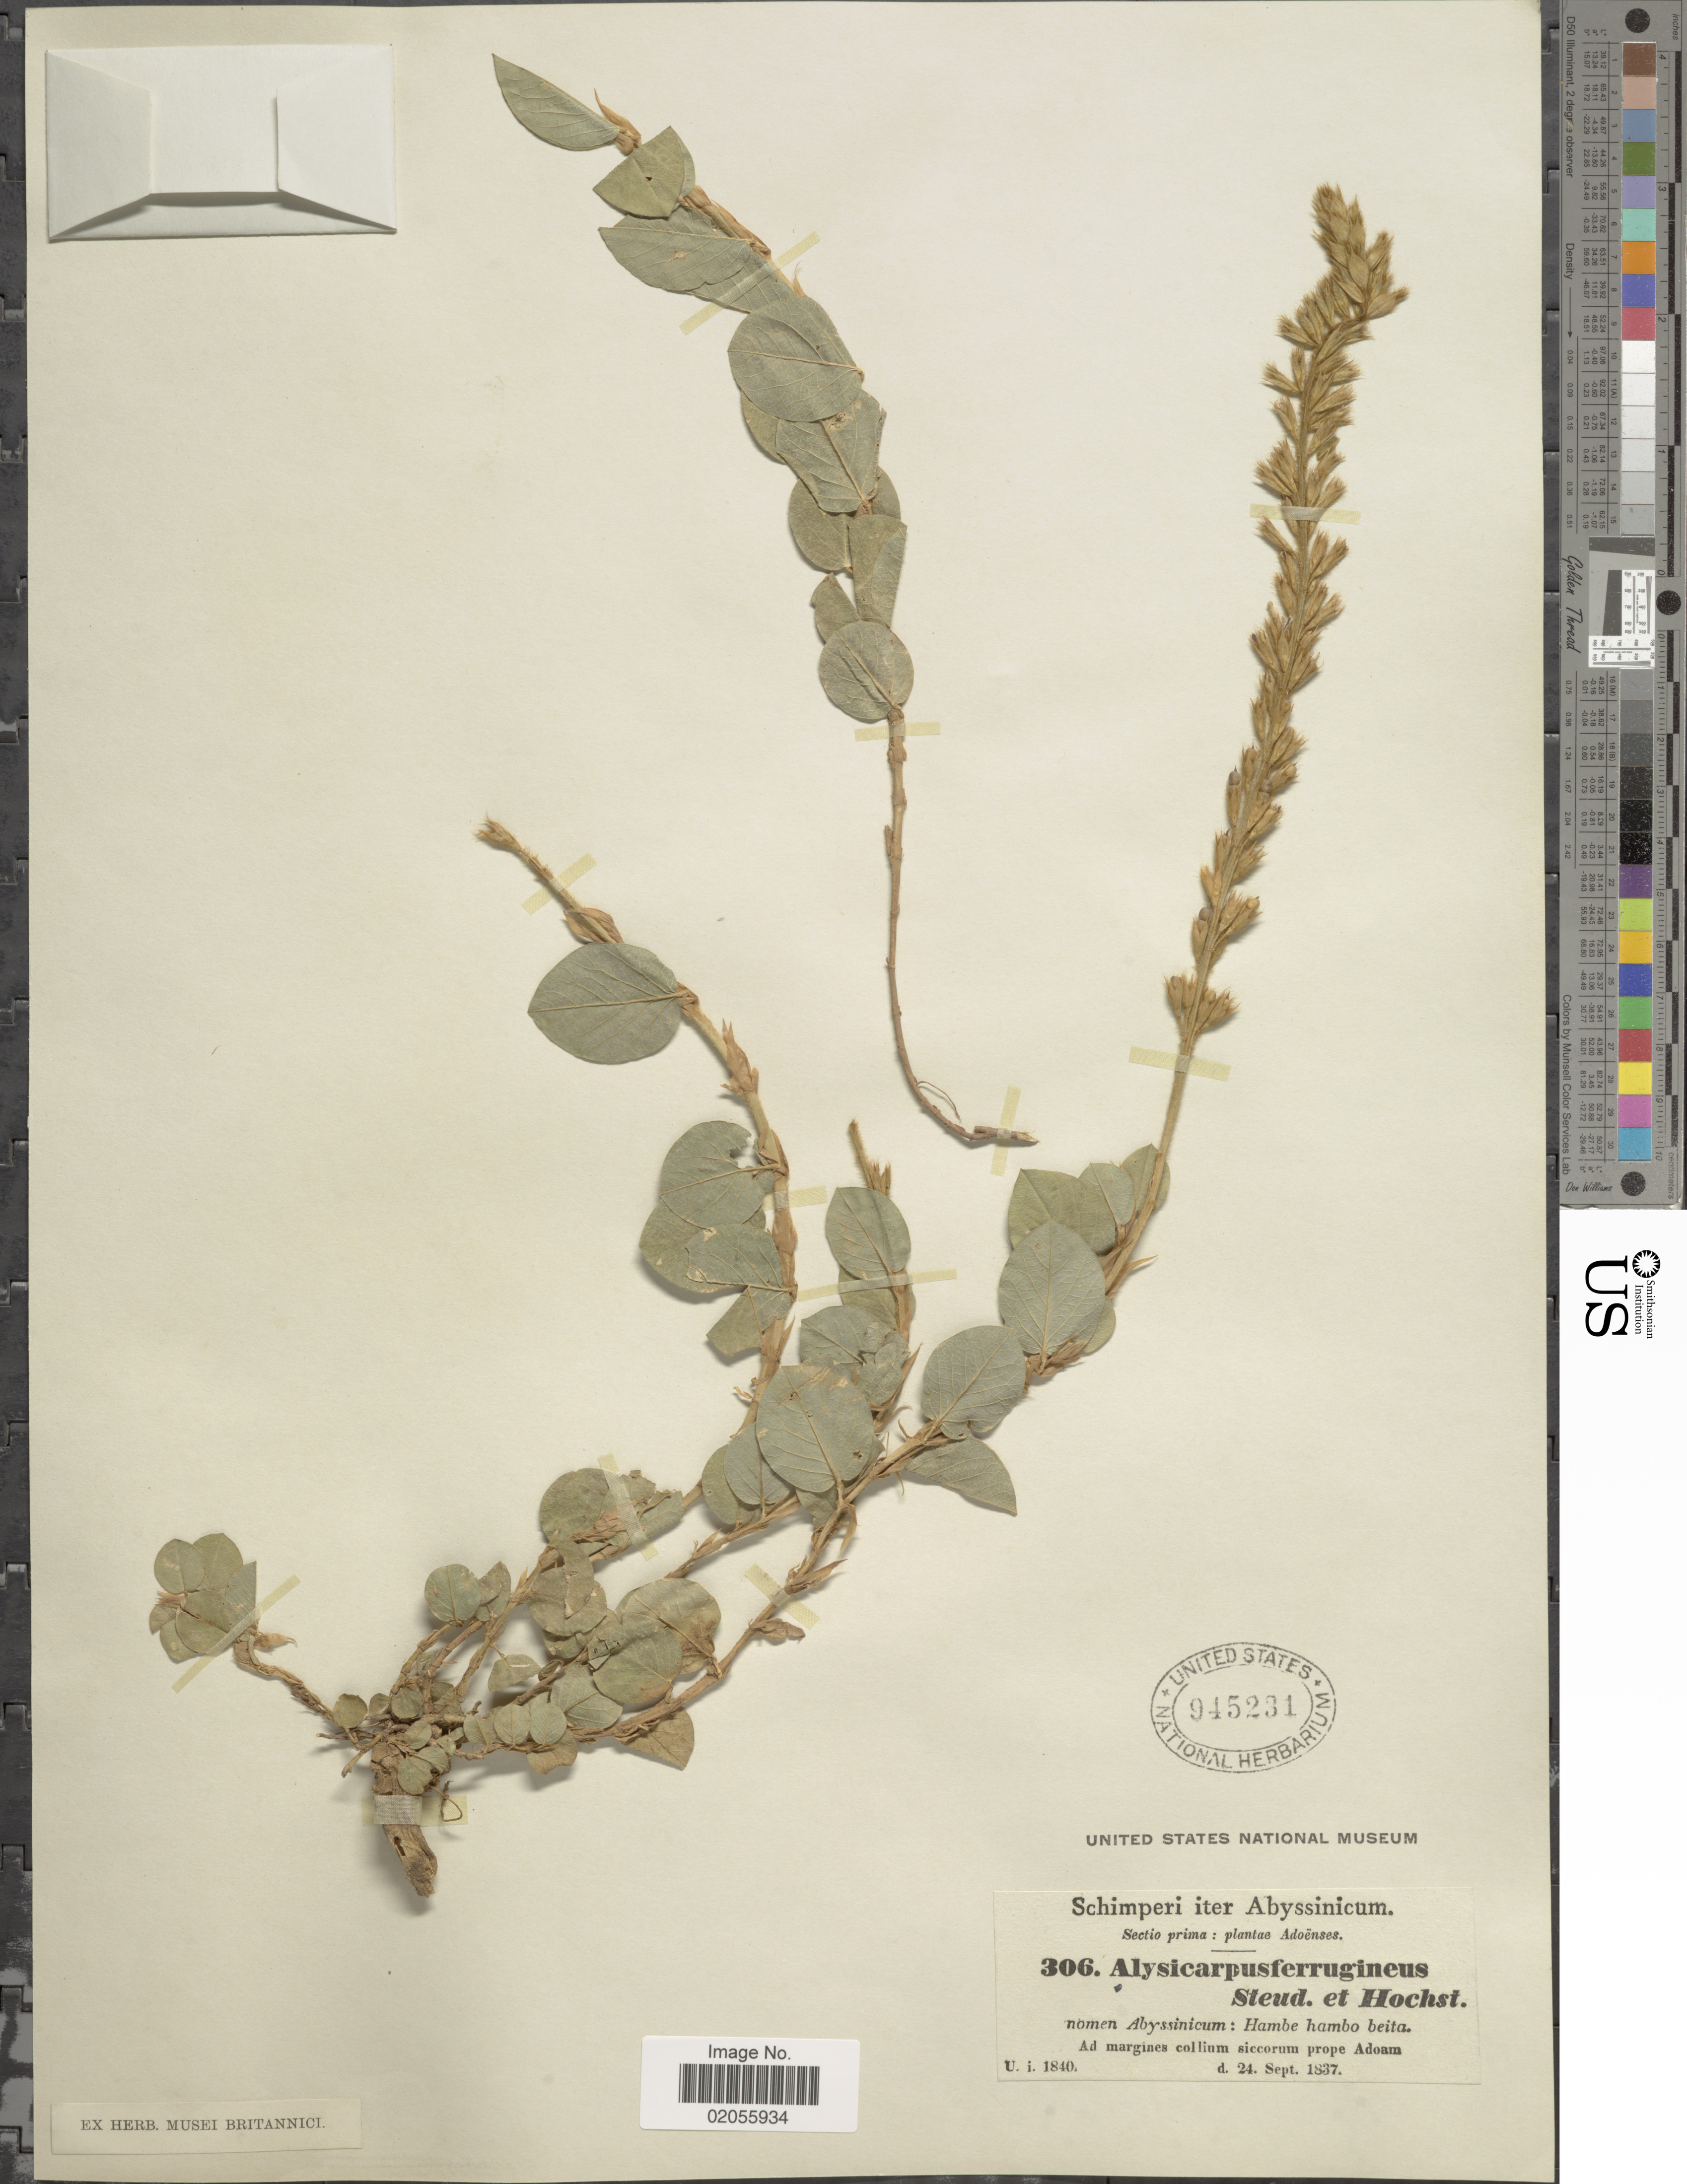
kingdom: Plantae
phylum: Tracheophyta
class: Magnoliopsida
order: Fabales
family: Fabaceae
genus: Alysicarpus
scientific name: Alysicarpus ferrugineus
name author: Hochst. & Steud. ex A. Rich.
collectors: -. Schimper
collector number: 306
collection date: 1837-09-24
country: Eritrea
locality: Abyssinicum, Ad margines collium siccorum prope Adoam, Adoenses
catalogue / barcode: US 945231